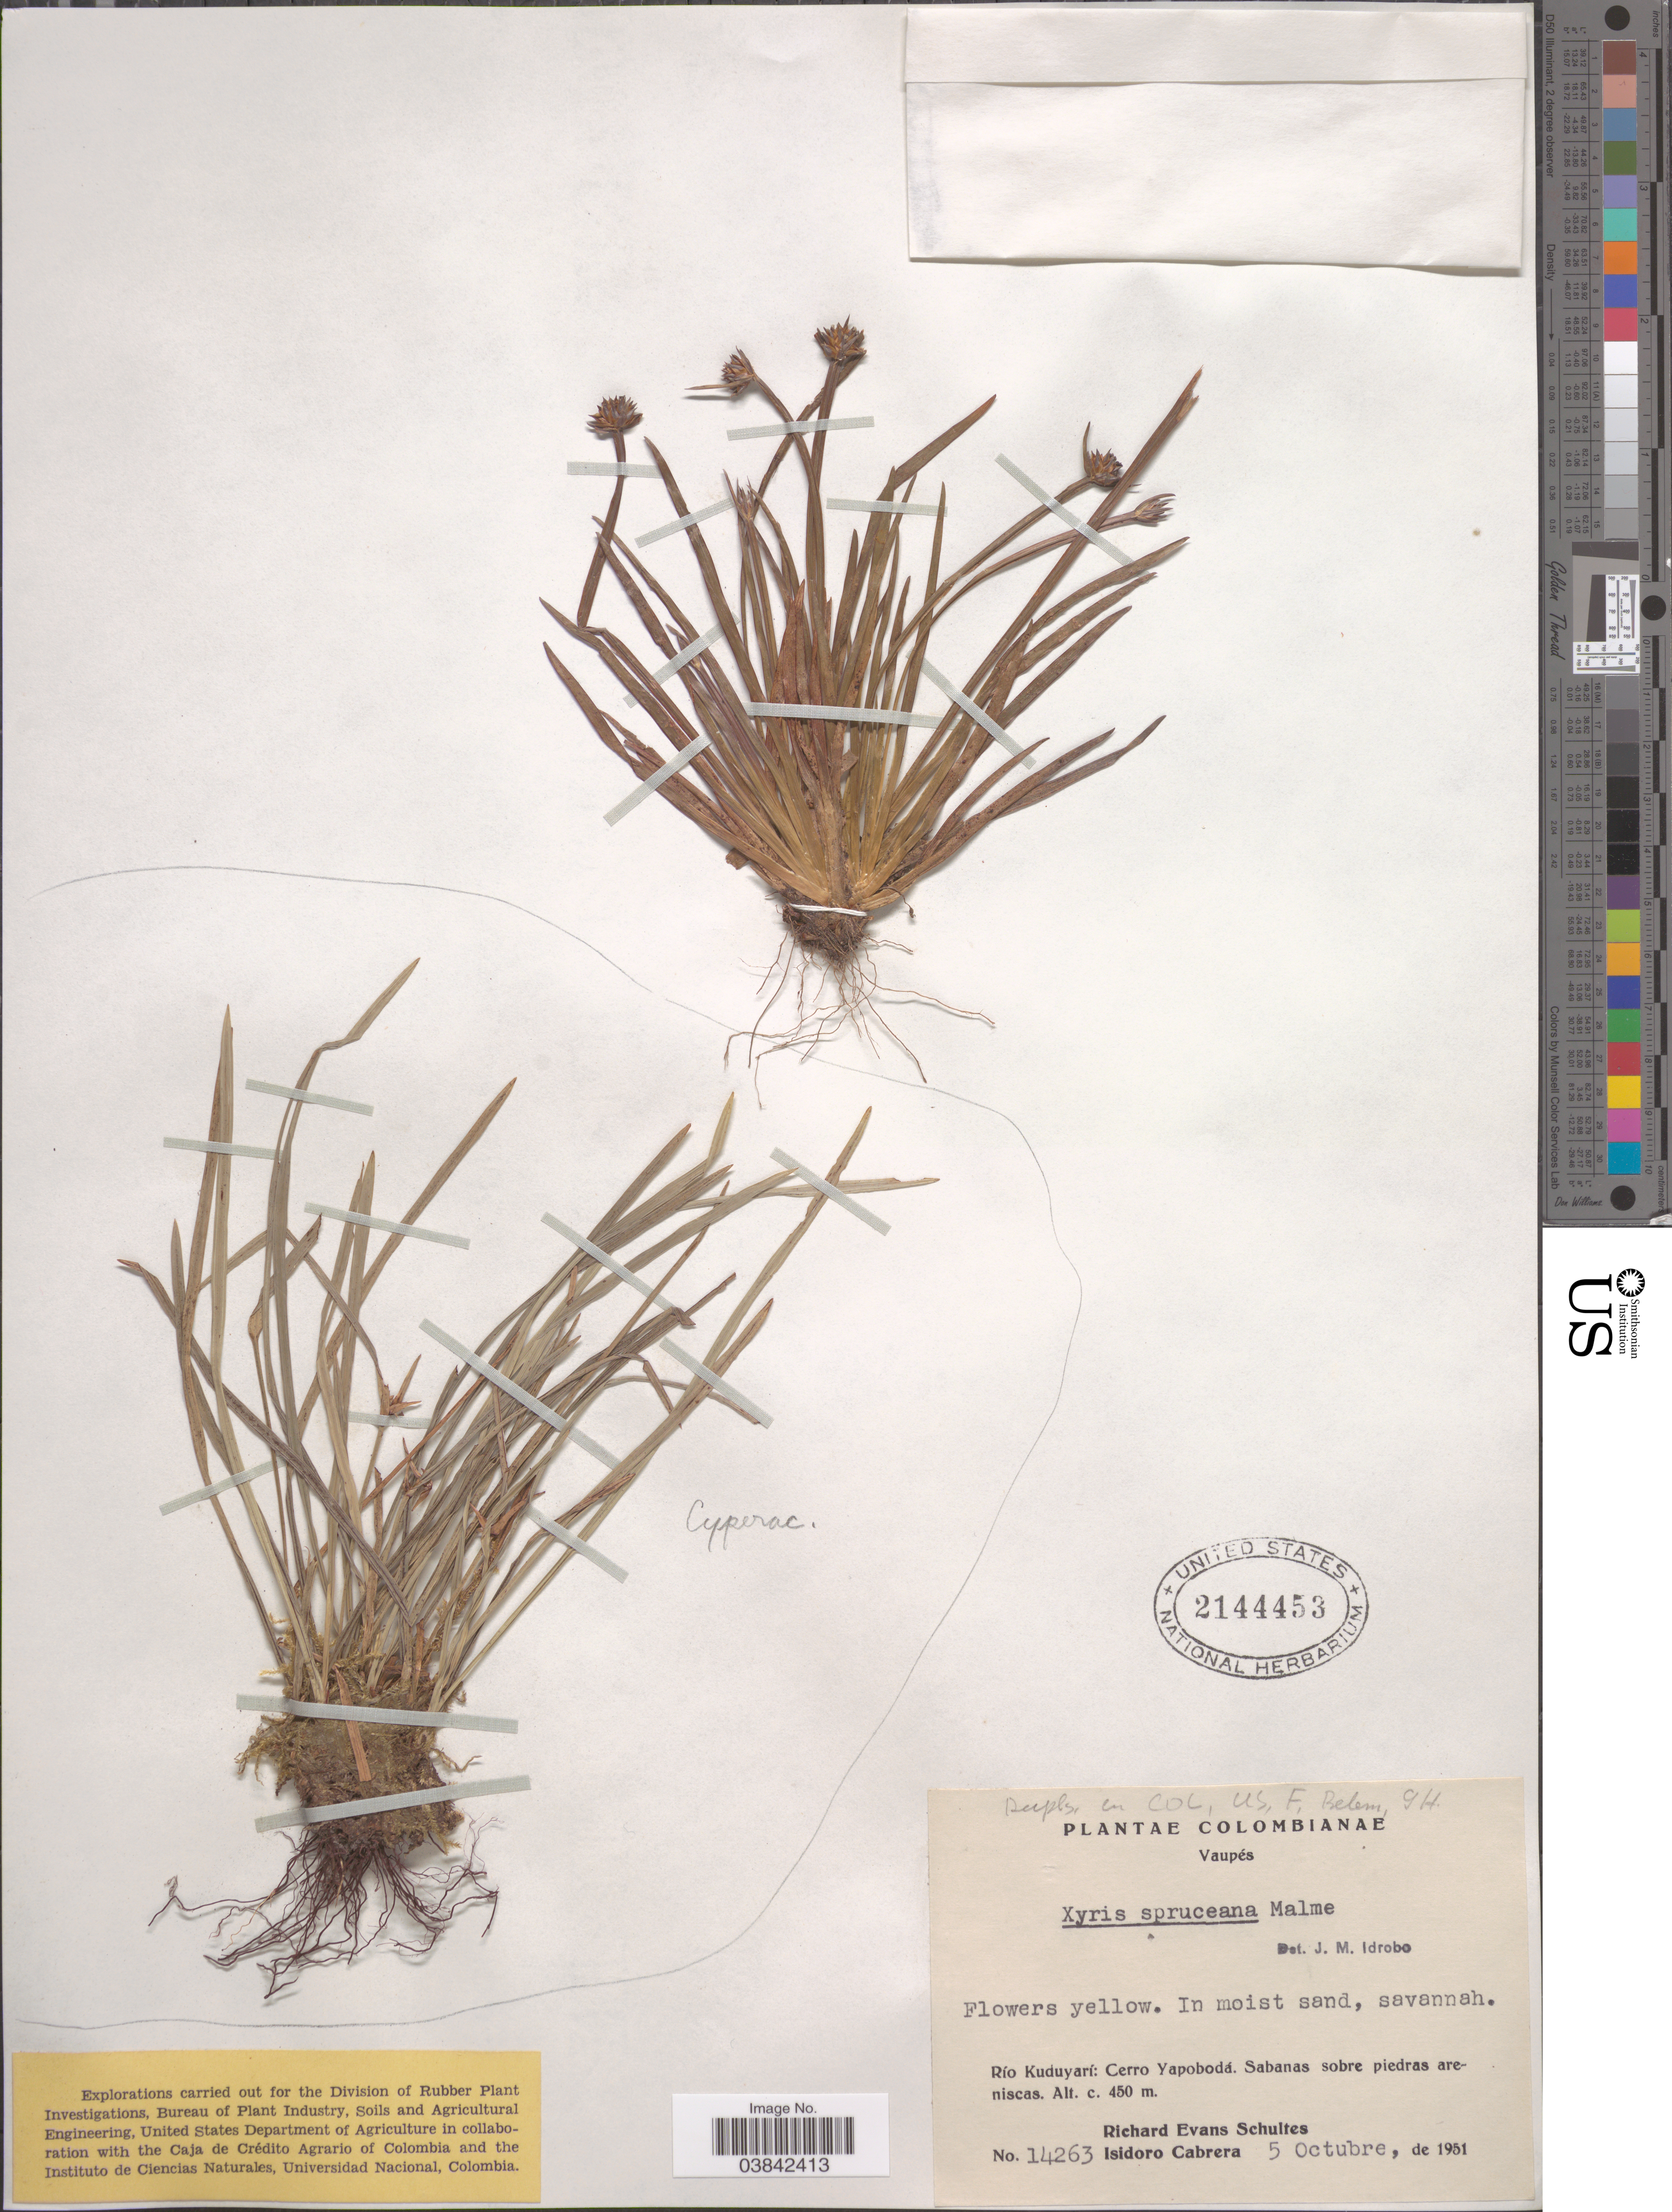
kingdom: Plantae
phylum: Tracheophyta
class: Liliopsida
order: Poales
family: Xyridaceae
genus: Xyris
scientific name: Xyris spruceana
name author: Malme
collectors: R. E. Schultes & I. Cabrera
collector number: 14263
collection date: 1951-10-05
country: Colombia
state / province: Vaupés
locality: Río Kuduyarí: Cerro Yapobodá. Sabanas sobre piedras areaniscas.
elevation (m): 450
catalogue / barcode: US 2144453